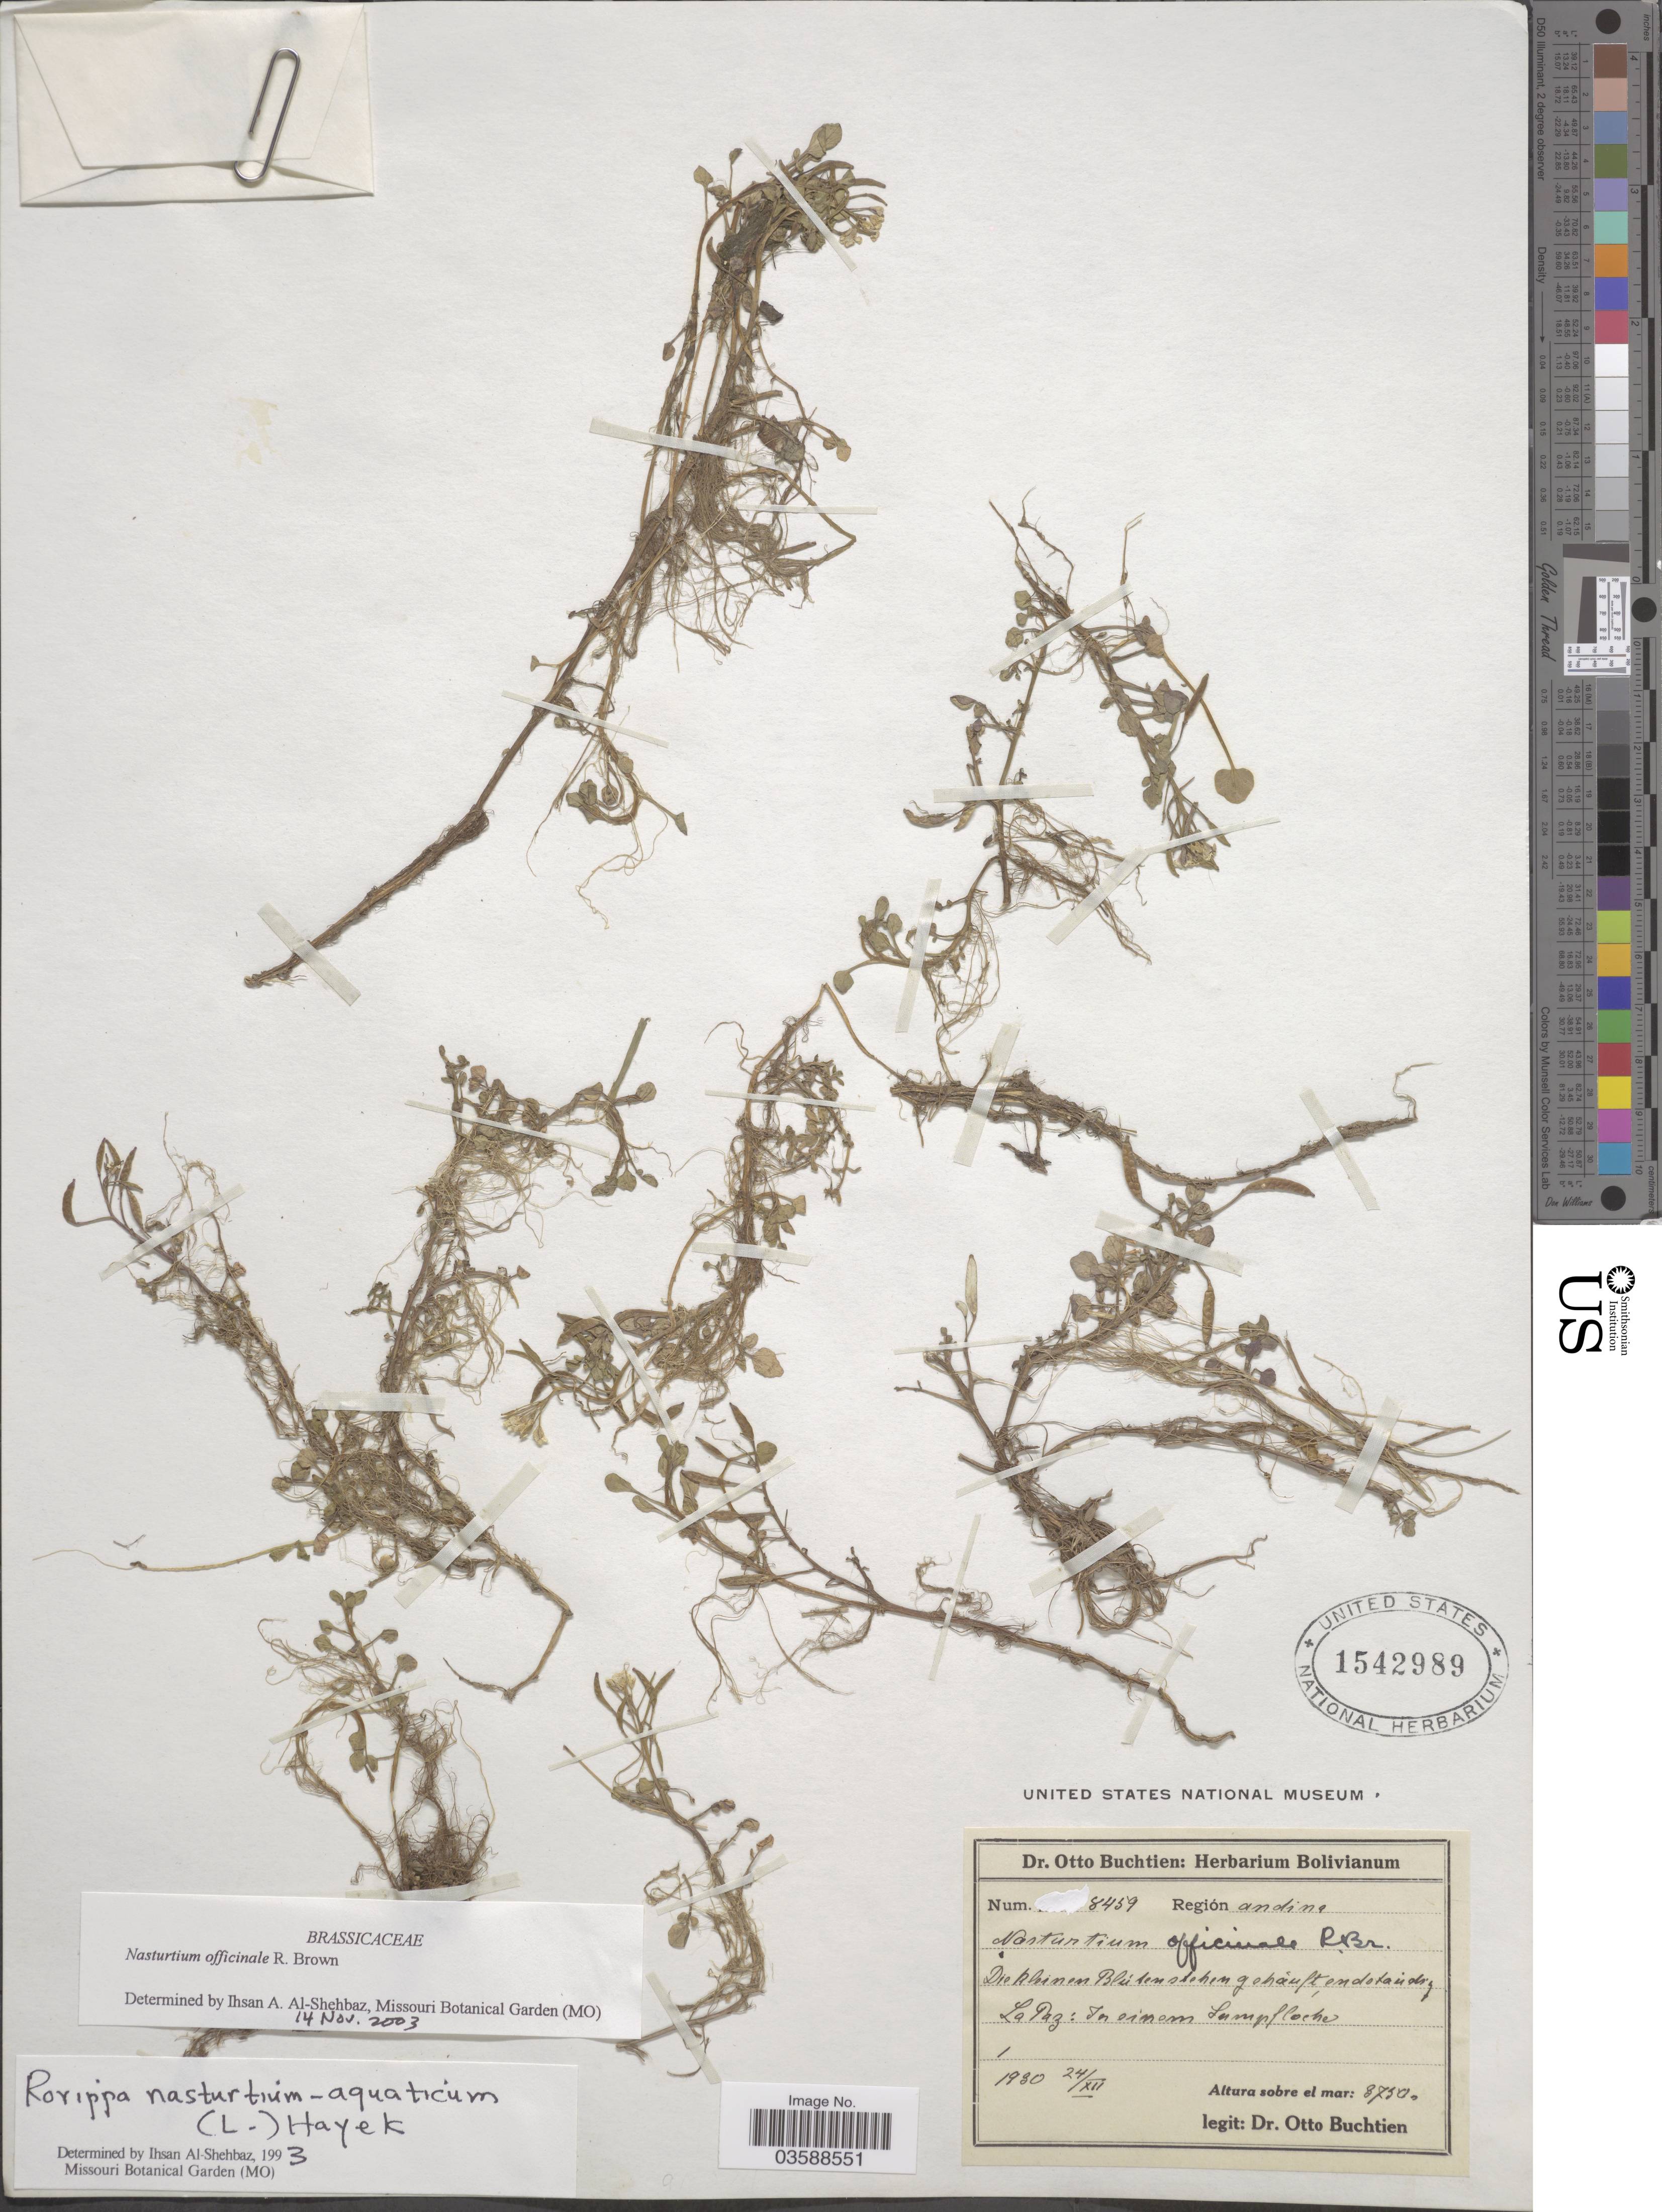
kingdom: Plantae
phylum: Tracheophyta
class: Magnoliopsida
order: Brassicales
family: Brassicaceae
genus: Nasturtium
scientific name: Nasturtium officinale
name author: R. Br.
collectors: O. Buchtien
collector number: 8459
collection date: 1930-12-24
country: Bolivia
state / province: La Paz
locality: Región andina. La Paz: In einem Sumpfloche.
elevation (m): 3750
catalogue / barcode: US 1542989